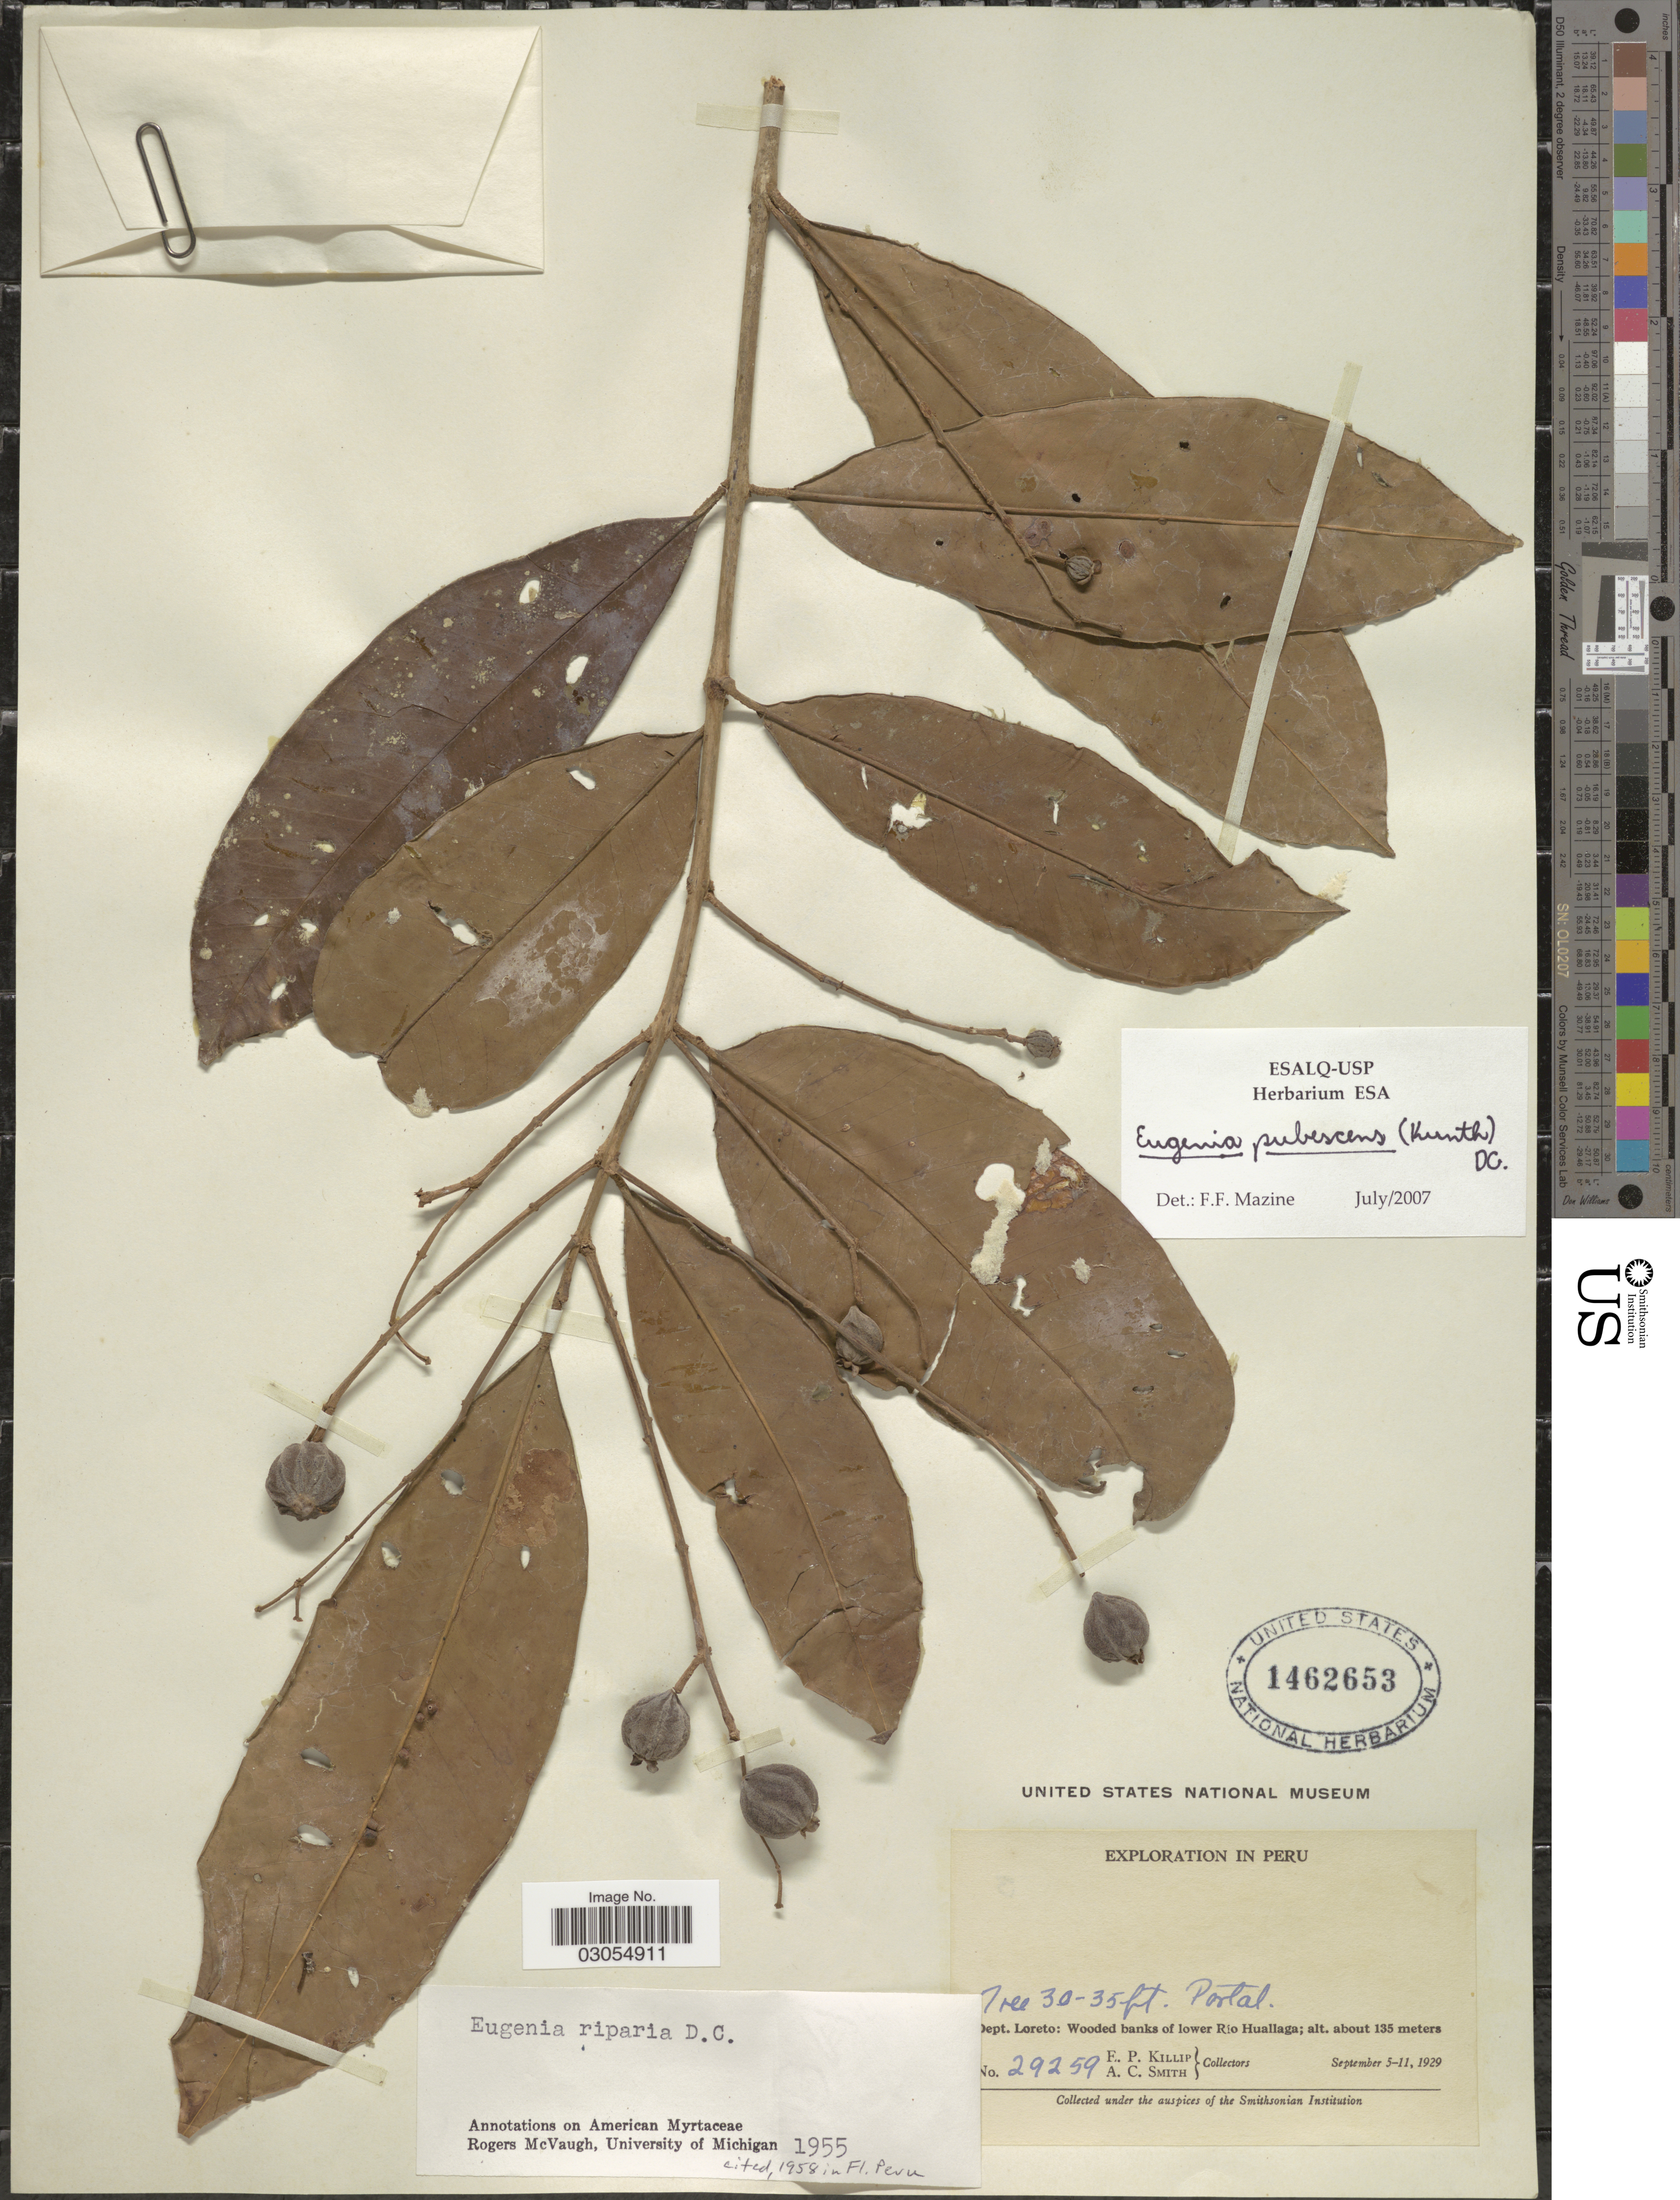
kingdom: Plantae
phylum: Tracheophyta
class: Magnoliopsida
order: Myrtales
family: Myrtaceae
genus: Eugenia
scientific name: Eugenia pubescens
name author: (Kunth) DC.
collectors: E. P. Killip & A. C. Smith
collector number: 29259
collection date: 1929-09-05/1929-09-11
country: Peru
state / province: Loreto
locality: Dept. Loreto: Wooded banks of lower Río Huallaga.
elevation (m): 135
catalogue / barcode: US 1462653